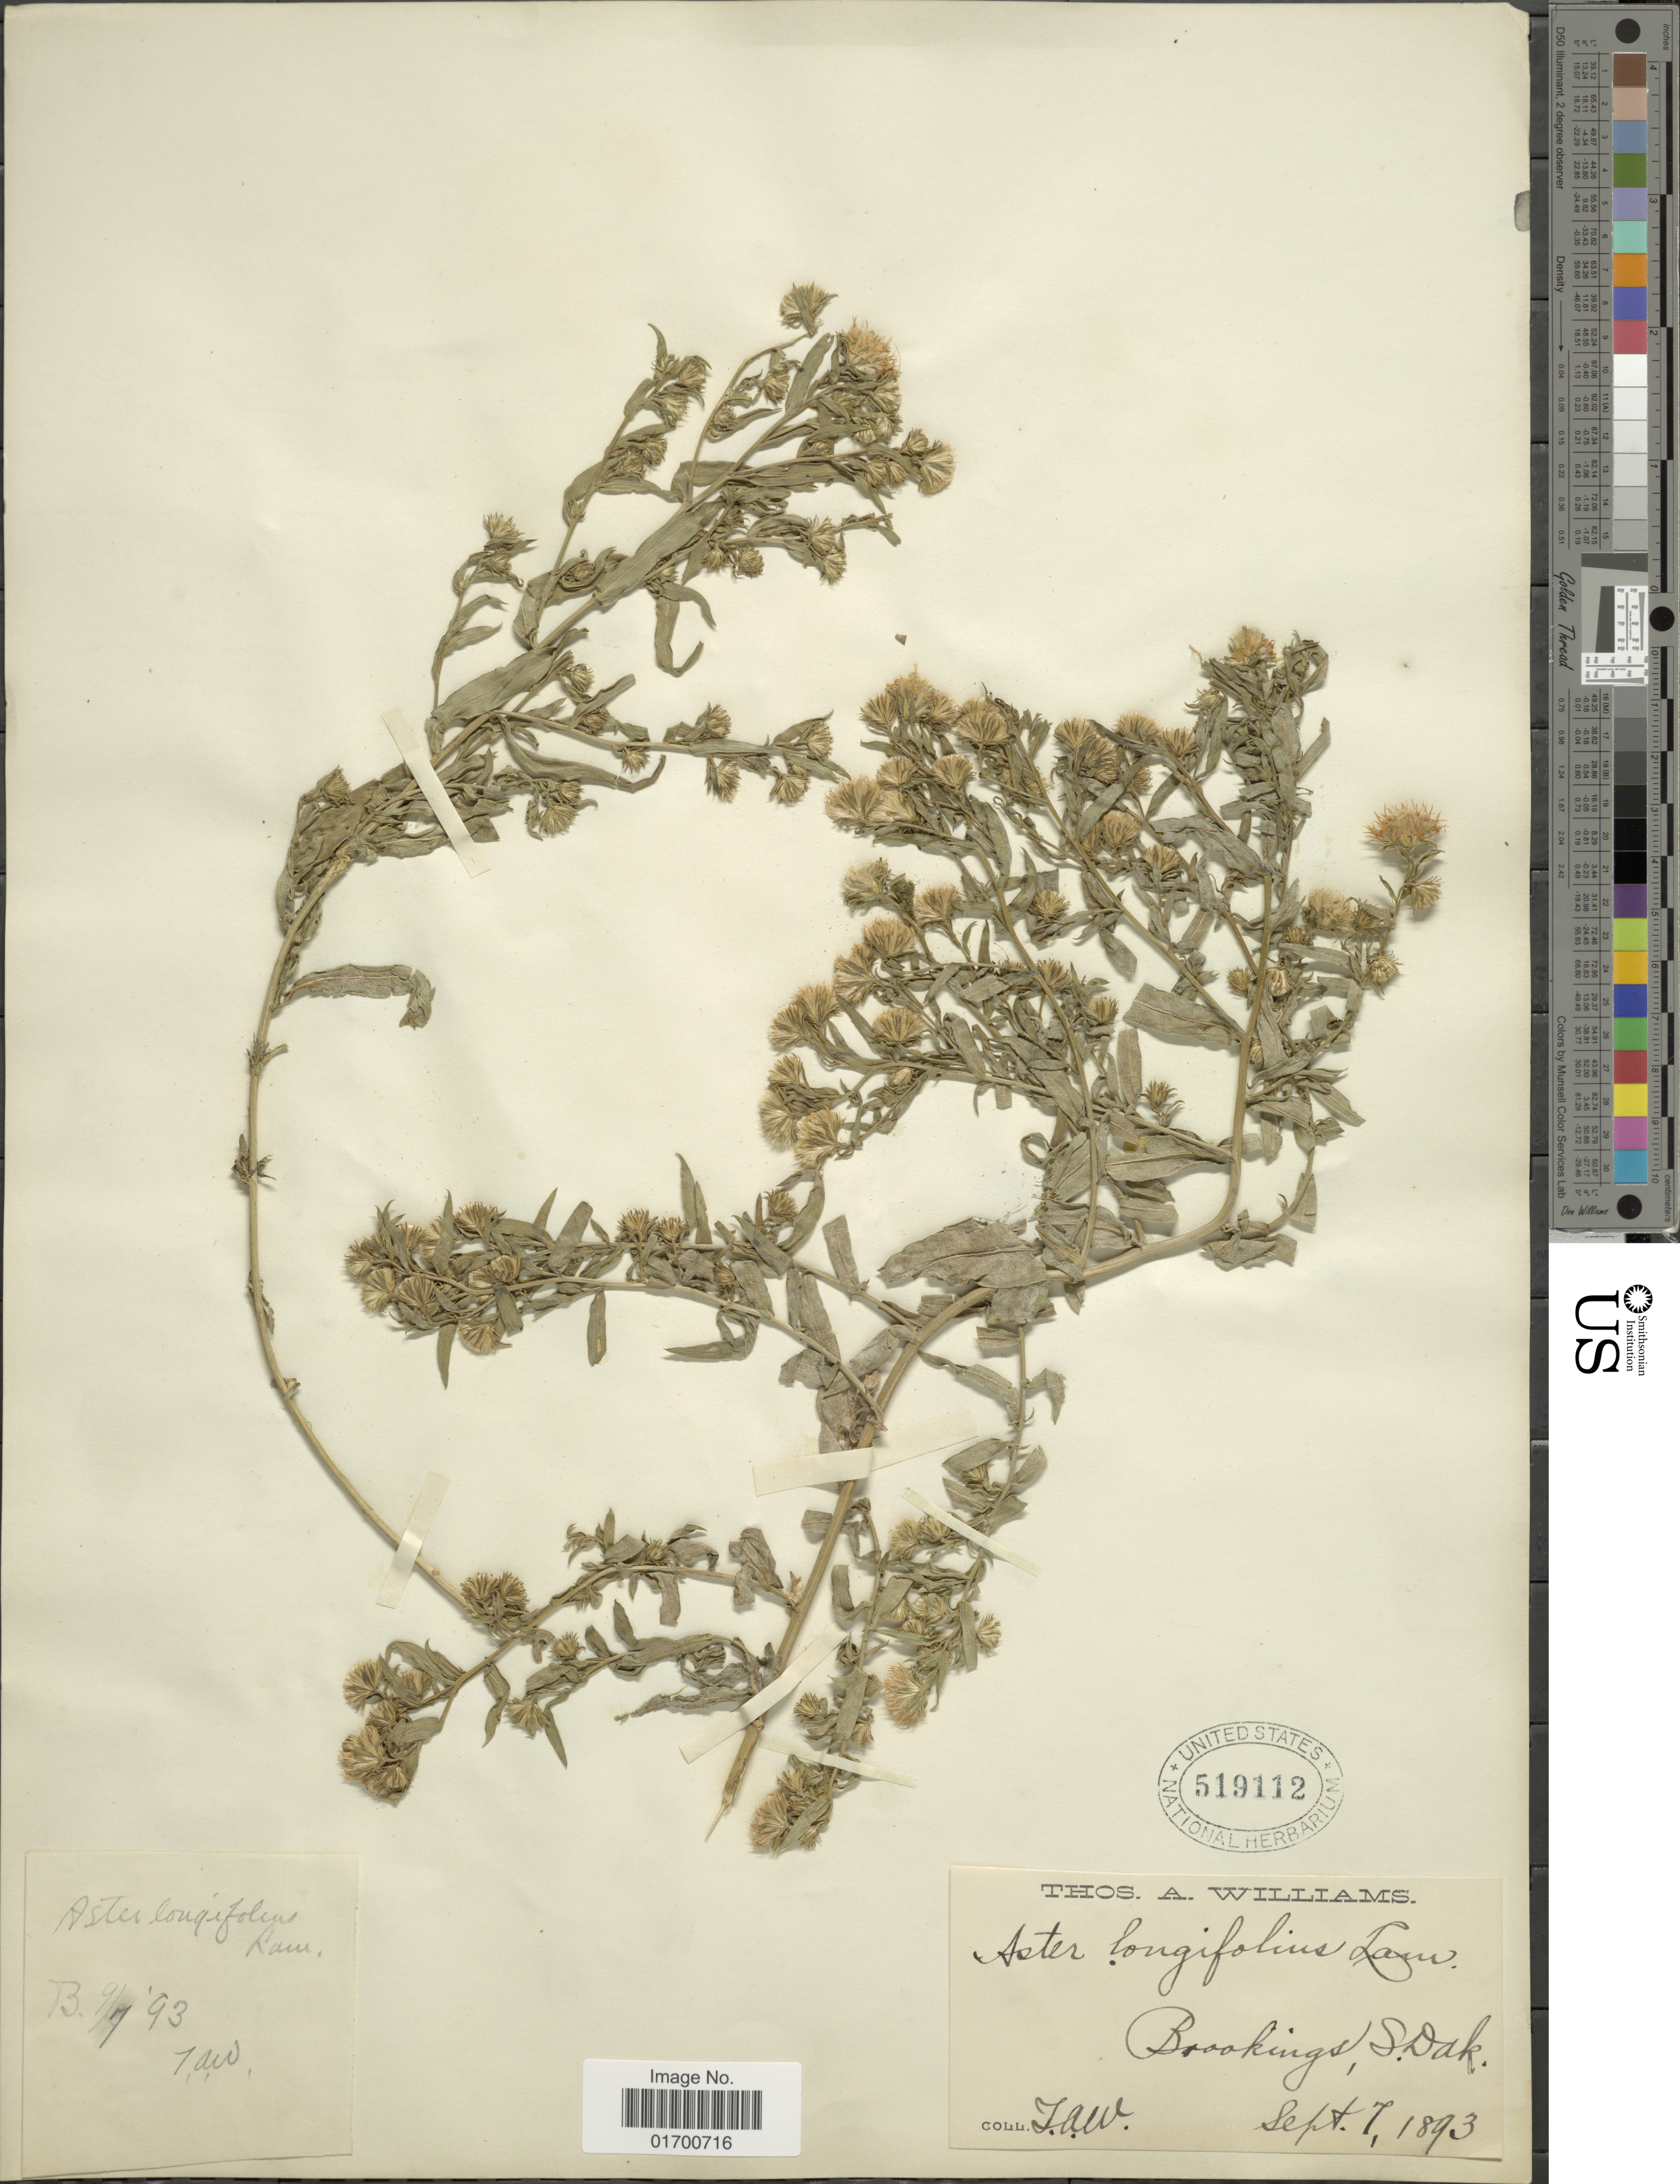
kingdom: Plantae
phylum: Tracheophyta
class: Magnoliopsida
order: Asterales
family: Asteraceae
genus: Symphyotrichum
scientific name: Symphyotrichum longifolium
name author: (Lam.) G.L. Nesom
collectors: T. A. Williams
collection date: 1893-09-07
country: United States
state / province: South Dakota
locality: Brookings, So. Dak.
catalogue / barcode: US 519112